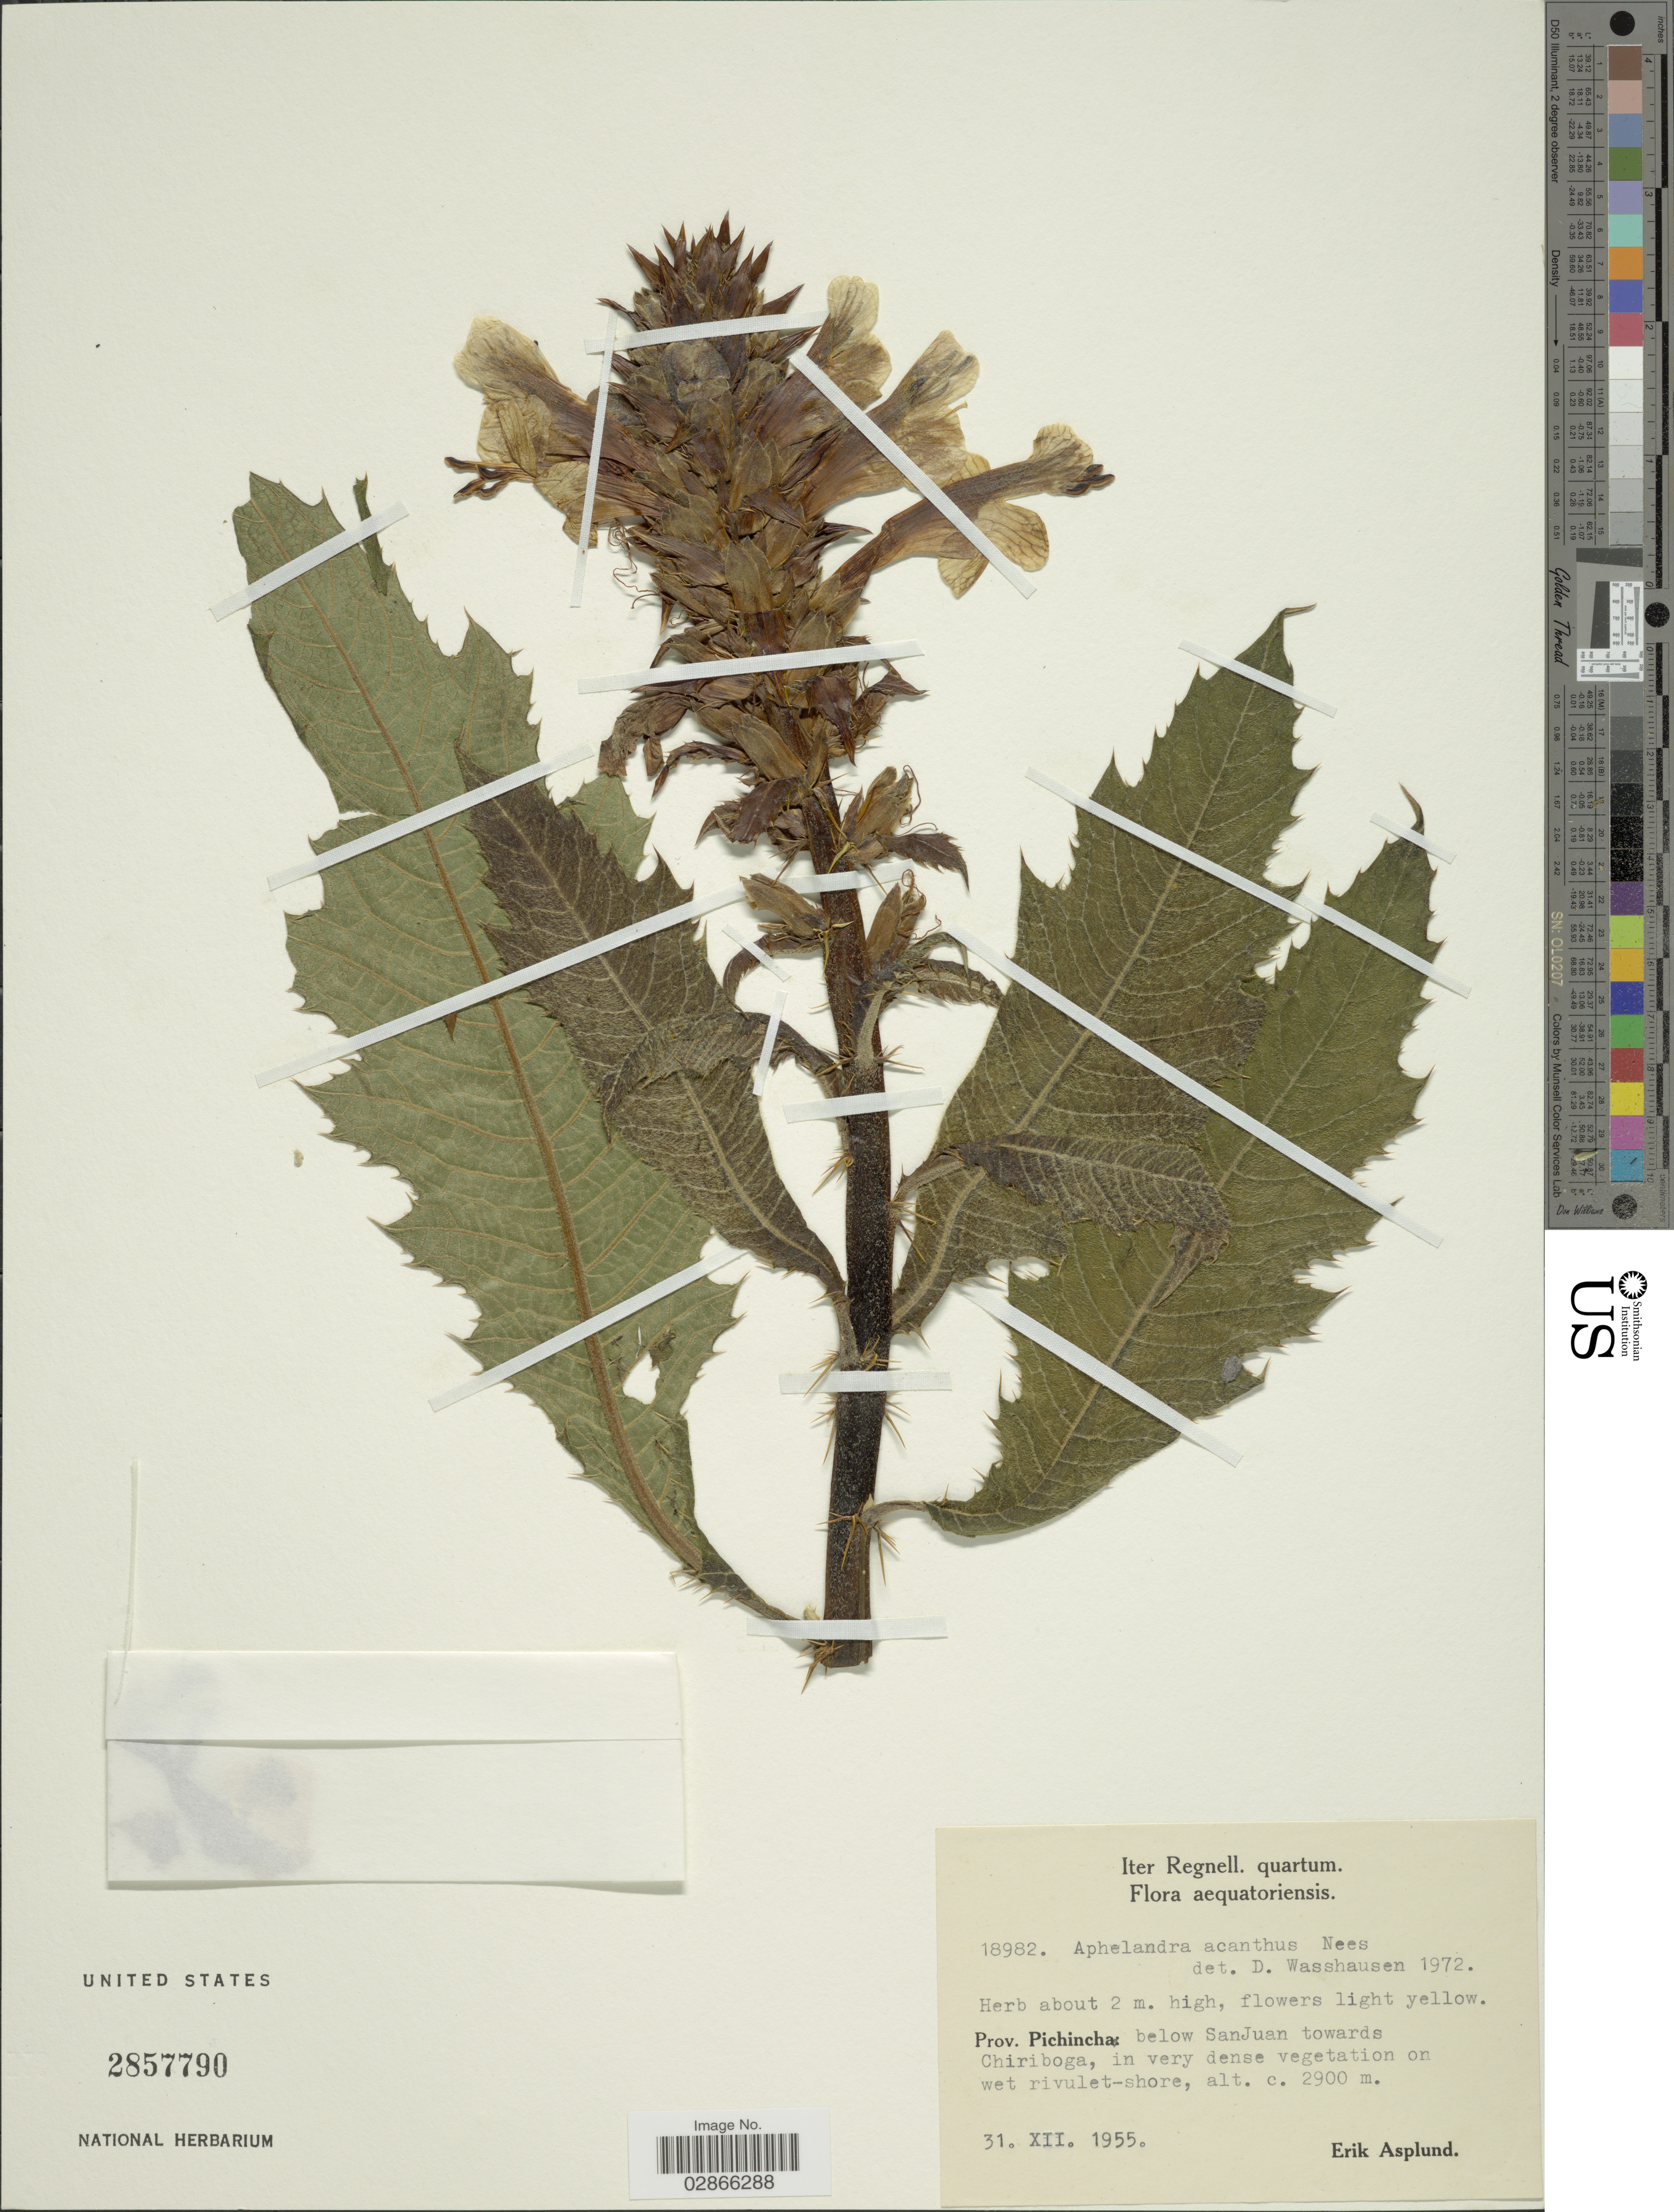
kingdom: Plantae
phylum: Tracheophyta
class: Magnoliopsida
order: Lamiales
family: Acanthaceae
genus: Aphelandra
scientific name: Aphelandra acanthus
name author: Nees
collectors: E. Asplund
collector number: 18982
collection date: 1955-12-31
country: Ecuador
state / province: Pichincha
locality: Below SanJuan towards Chiriboga, in very dense vegetation on wet rivulet-shore.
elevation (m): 2900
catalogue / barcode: US 2857790